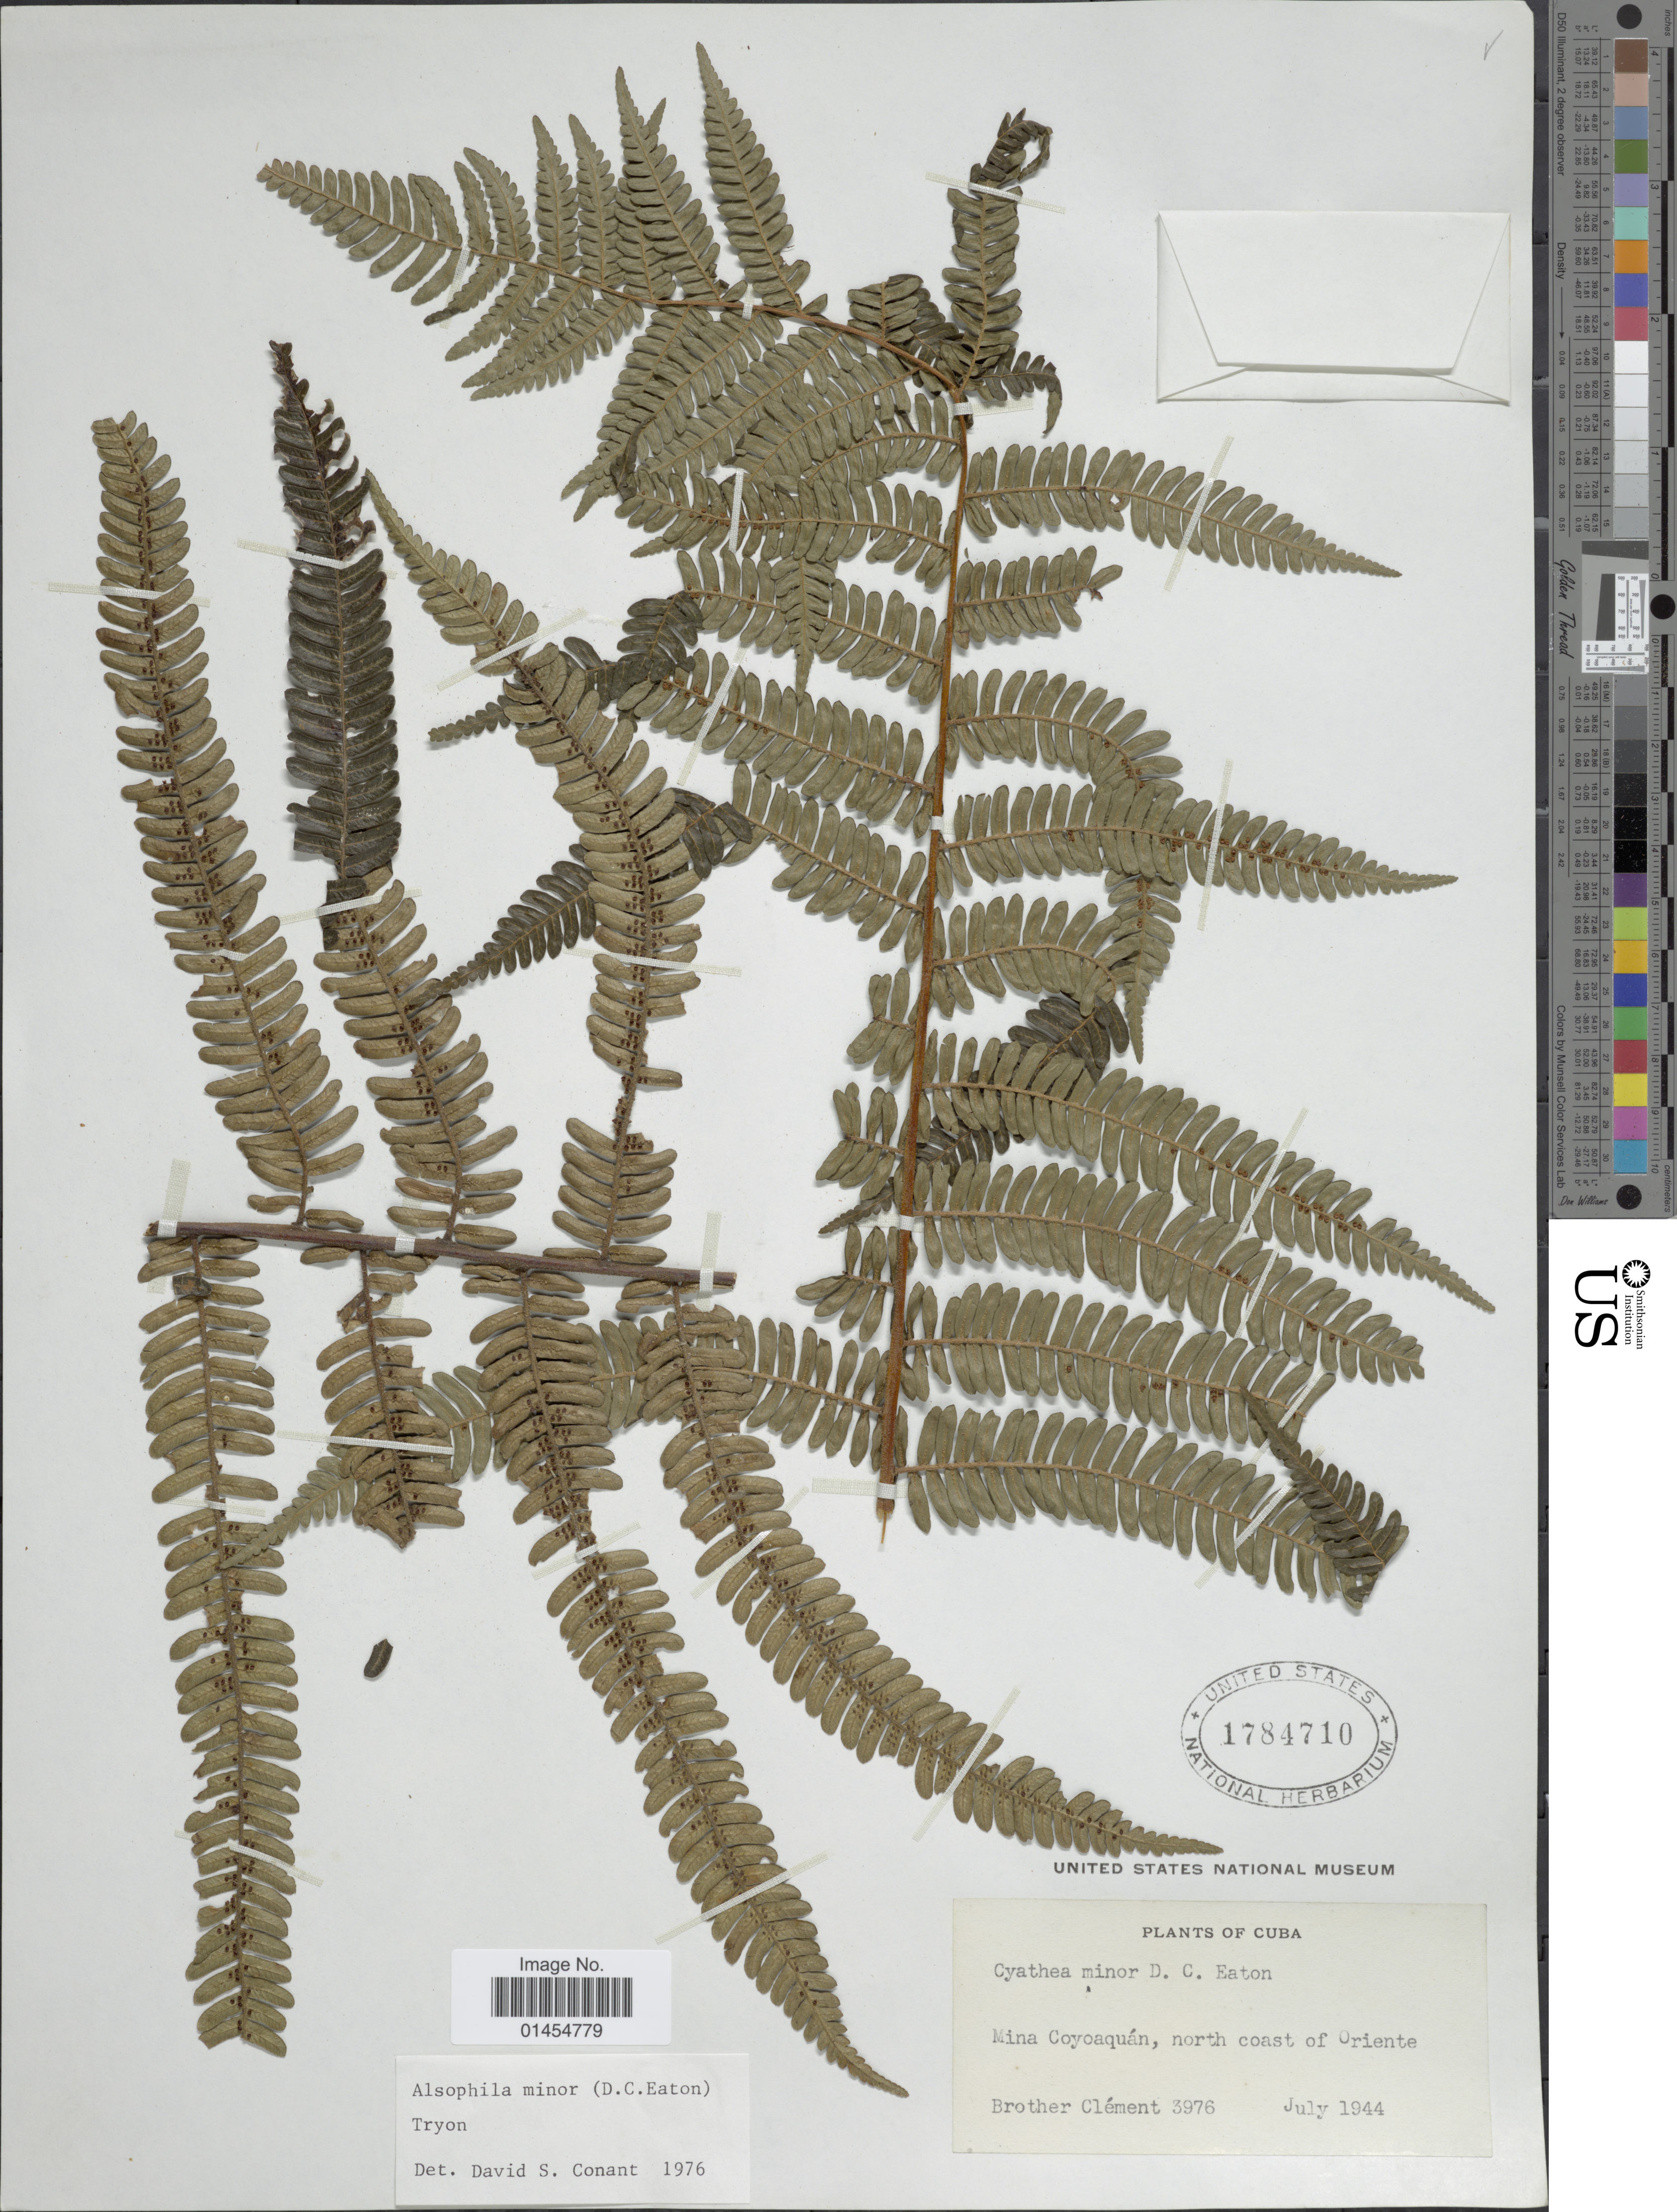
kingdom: Plantae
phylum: Tracheophyta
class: Polypodiopsida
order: Cyatheales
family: Cyatheaceae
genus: Alsophila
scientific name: Alsophila minor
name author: (D.C. Eaton) R.M. Tryon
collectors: B. Clement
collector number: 3976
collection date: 1944-07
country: Cuba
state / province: Oriente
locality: Mina Coyoaquán, north coast of Oriente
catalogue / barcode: US 1784710